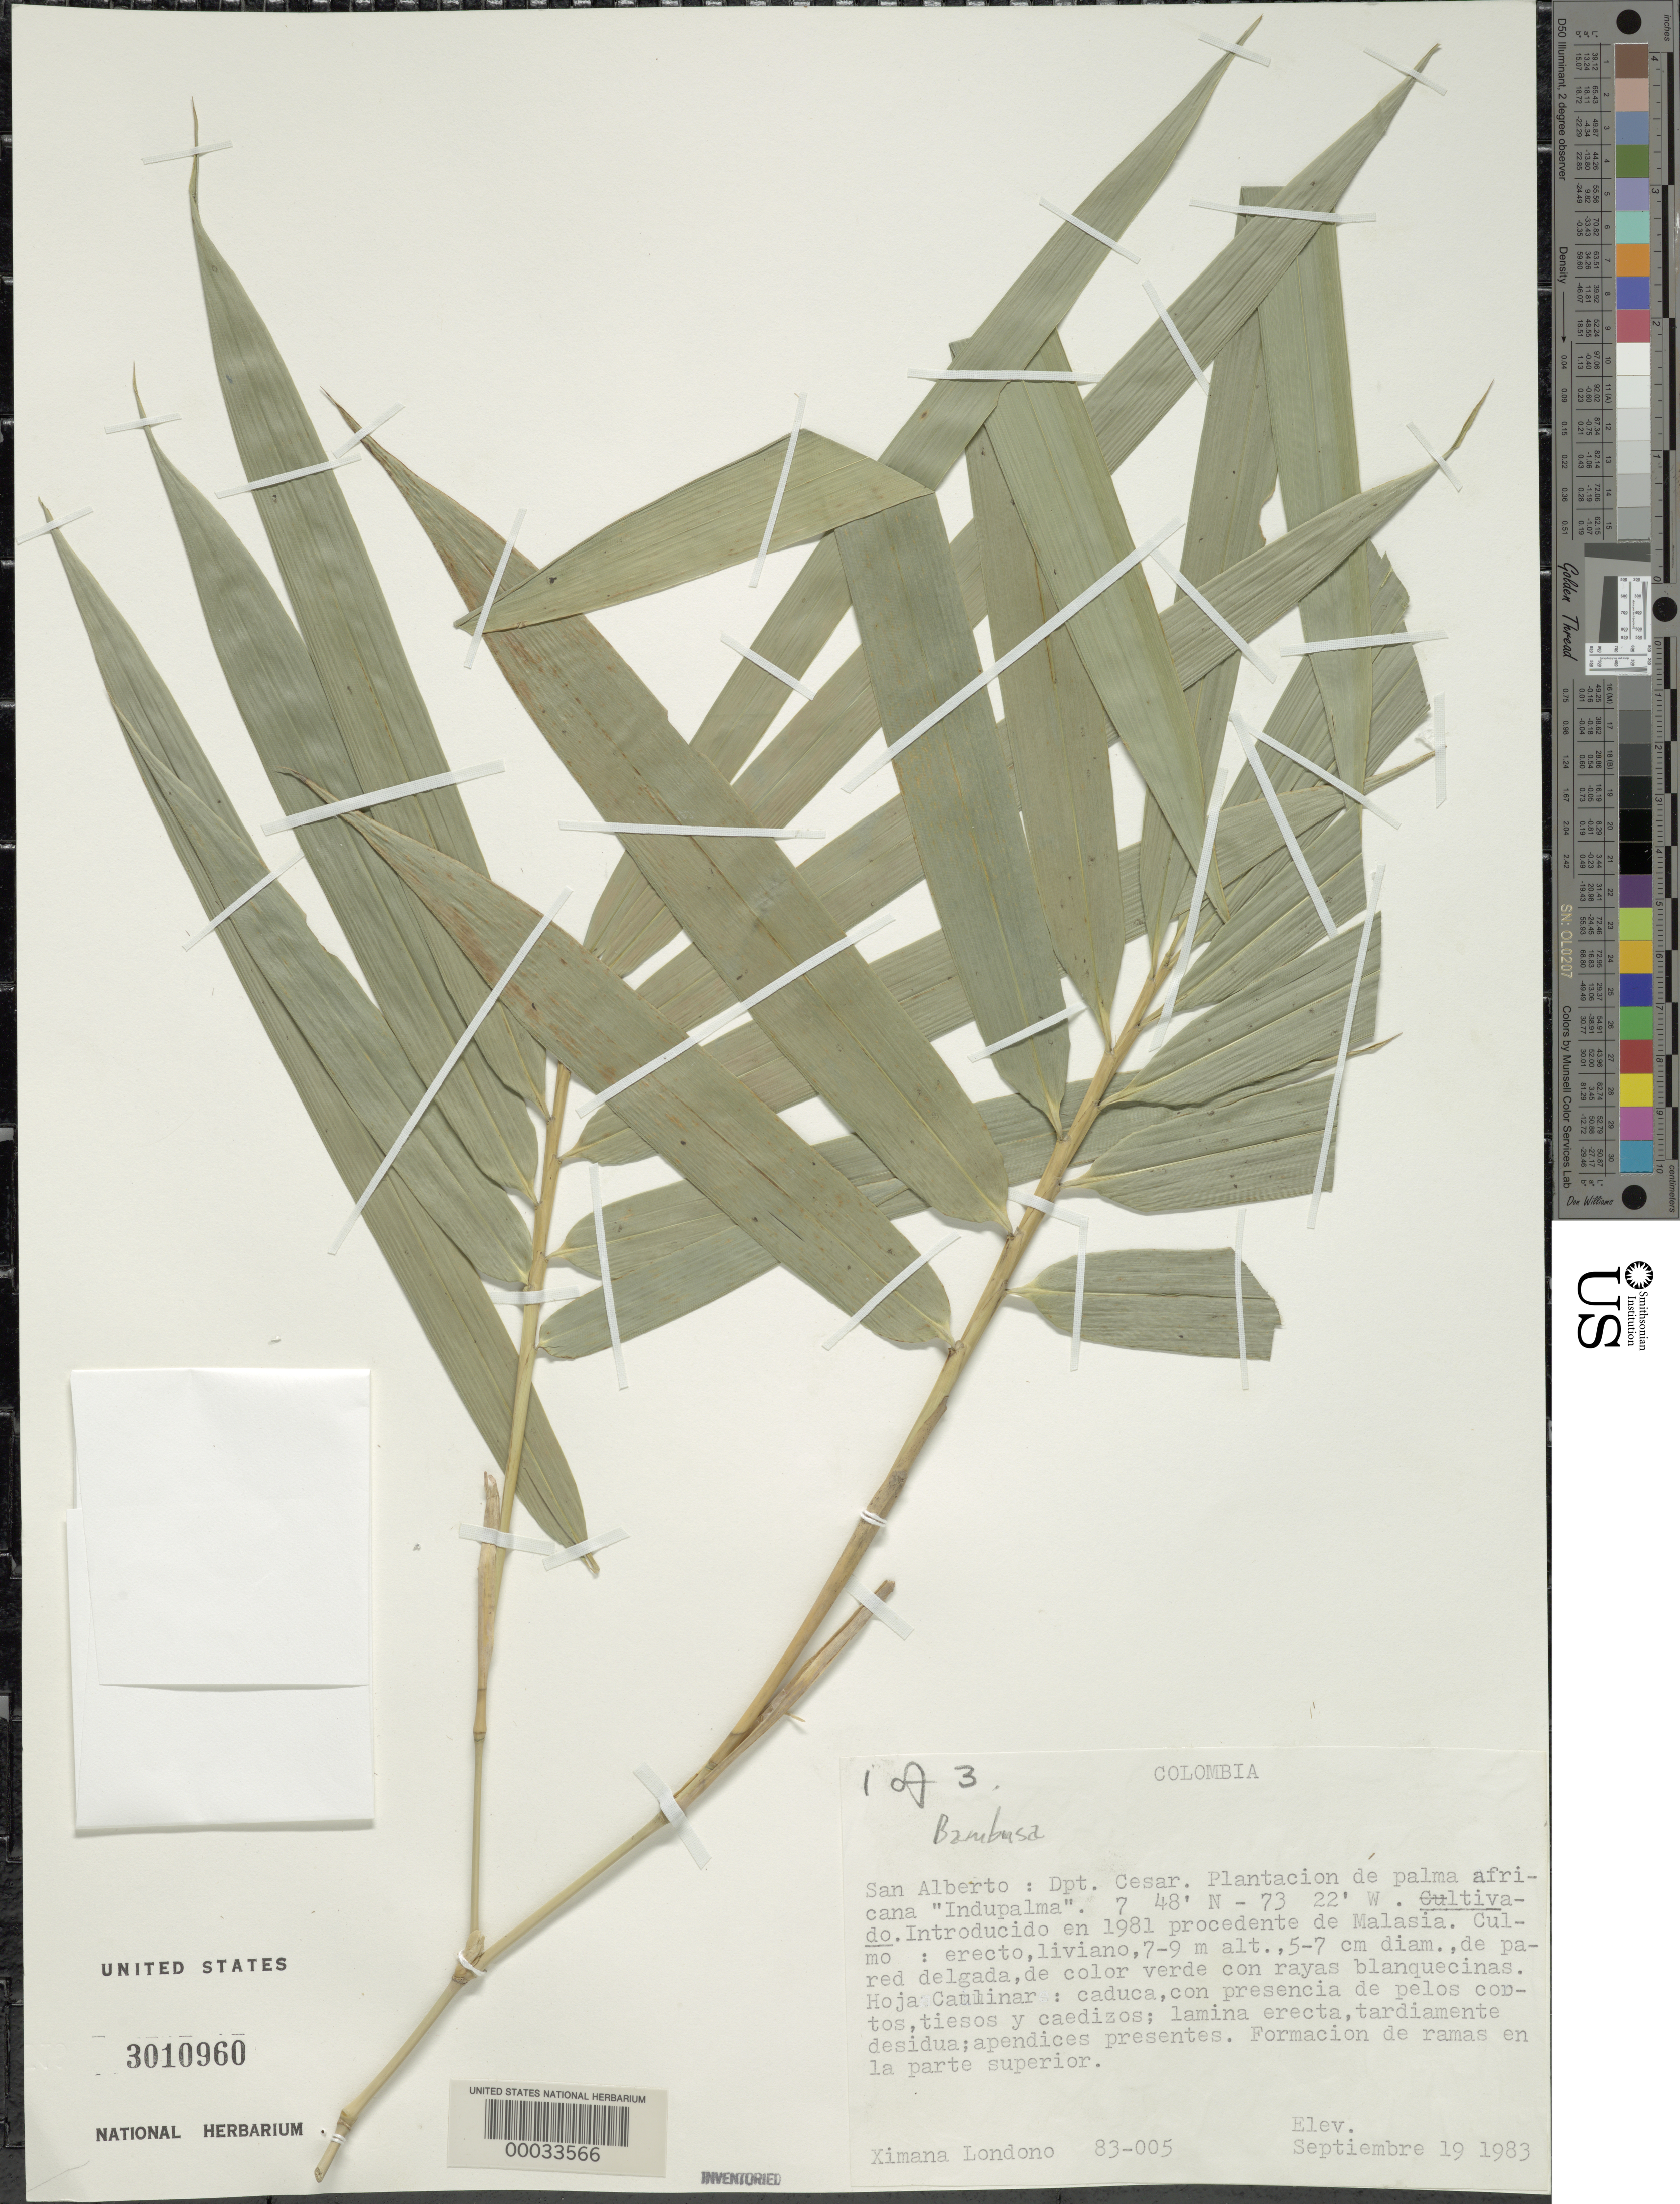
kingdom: Plantae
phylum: Tracheophyta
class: Liliopsida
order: Poales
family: Poaceae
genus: Bambusa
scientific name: Bambusa sp.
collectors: X. Londoño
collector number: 83-005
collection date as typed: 19 Sep 1983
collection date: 1983-09-19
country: Colombia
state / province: César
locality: San Alberto, "InduPalma"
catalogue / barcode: US 3010960